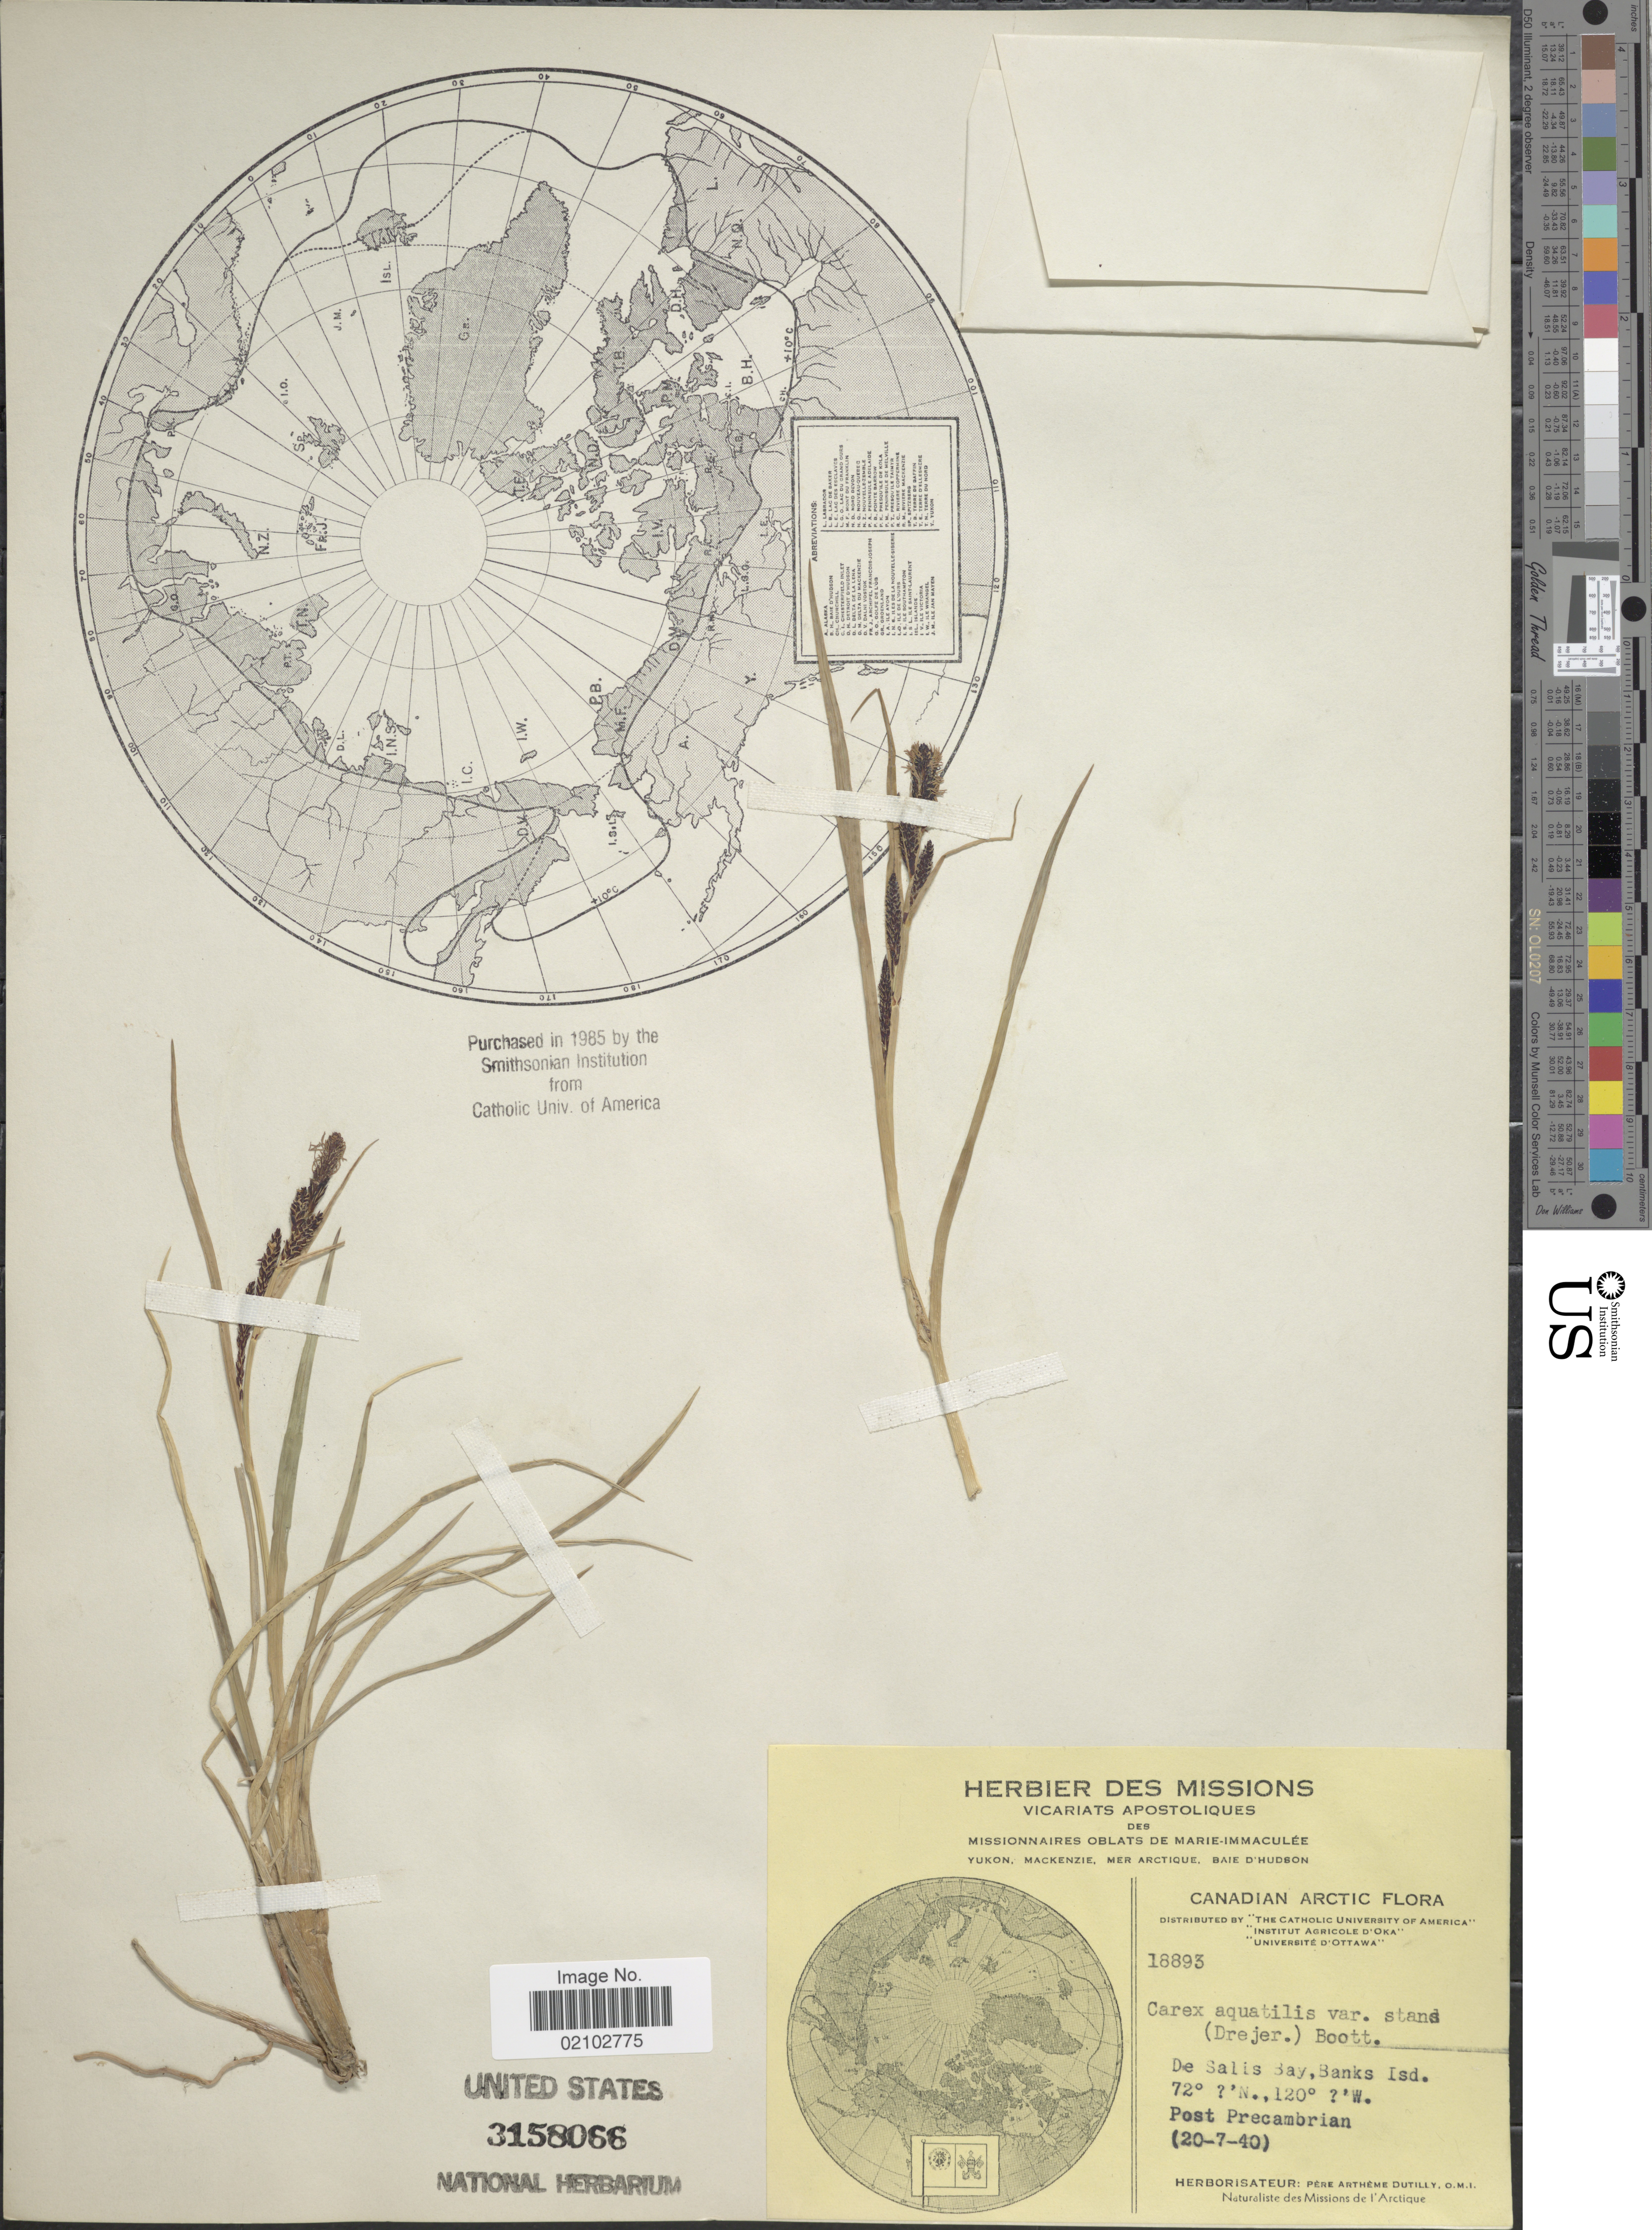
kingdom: Plantae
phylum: Tracheophyta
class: Liliopsida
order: Poales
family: Cyperaceae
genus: Carex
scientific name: Carex aquatilis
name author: Wahlenb.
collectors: A. Dutilly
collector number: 18893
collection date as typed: Transcribed d/m/y: 20/7/40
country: Canada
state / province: Northwest Territories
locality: Canadian Arctic, De Salis Bay, Banks Isd.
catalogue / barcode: US 3158066